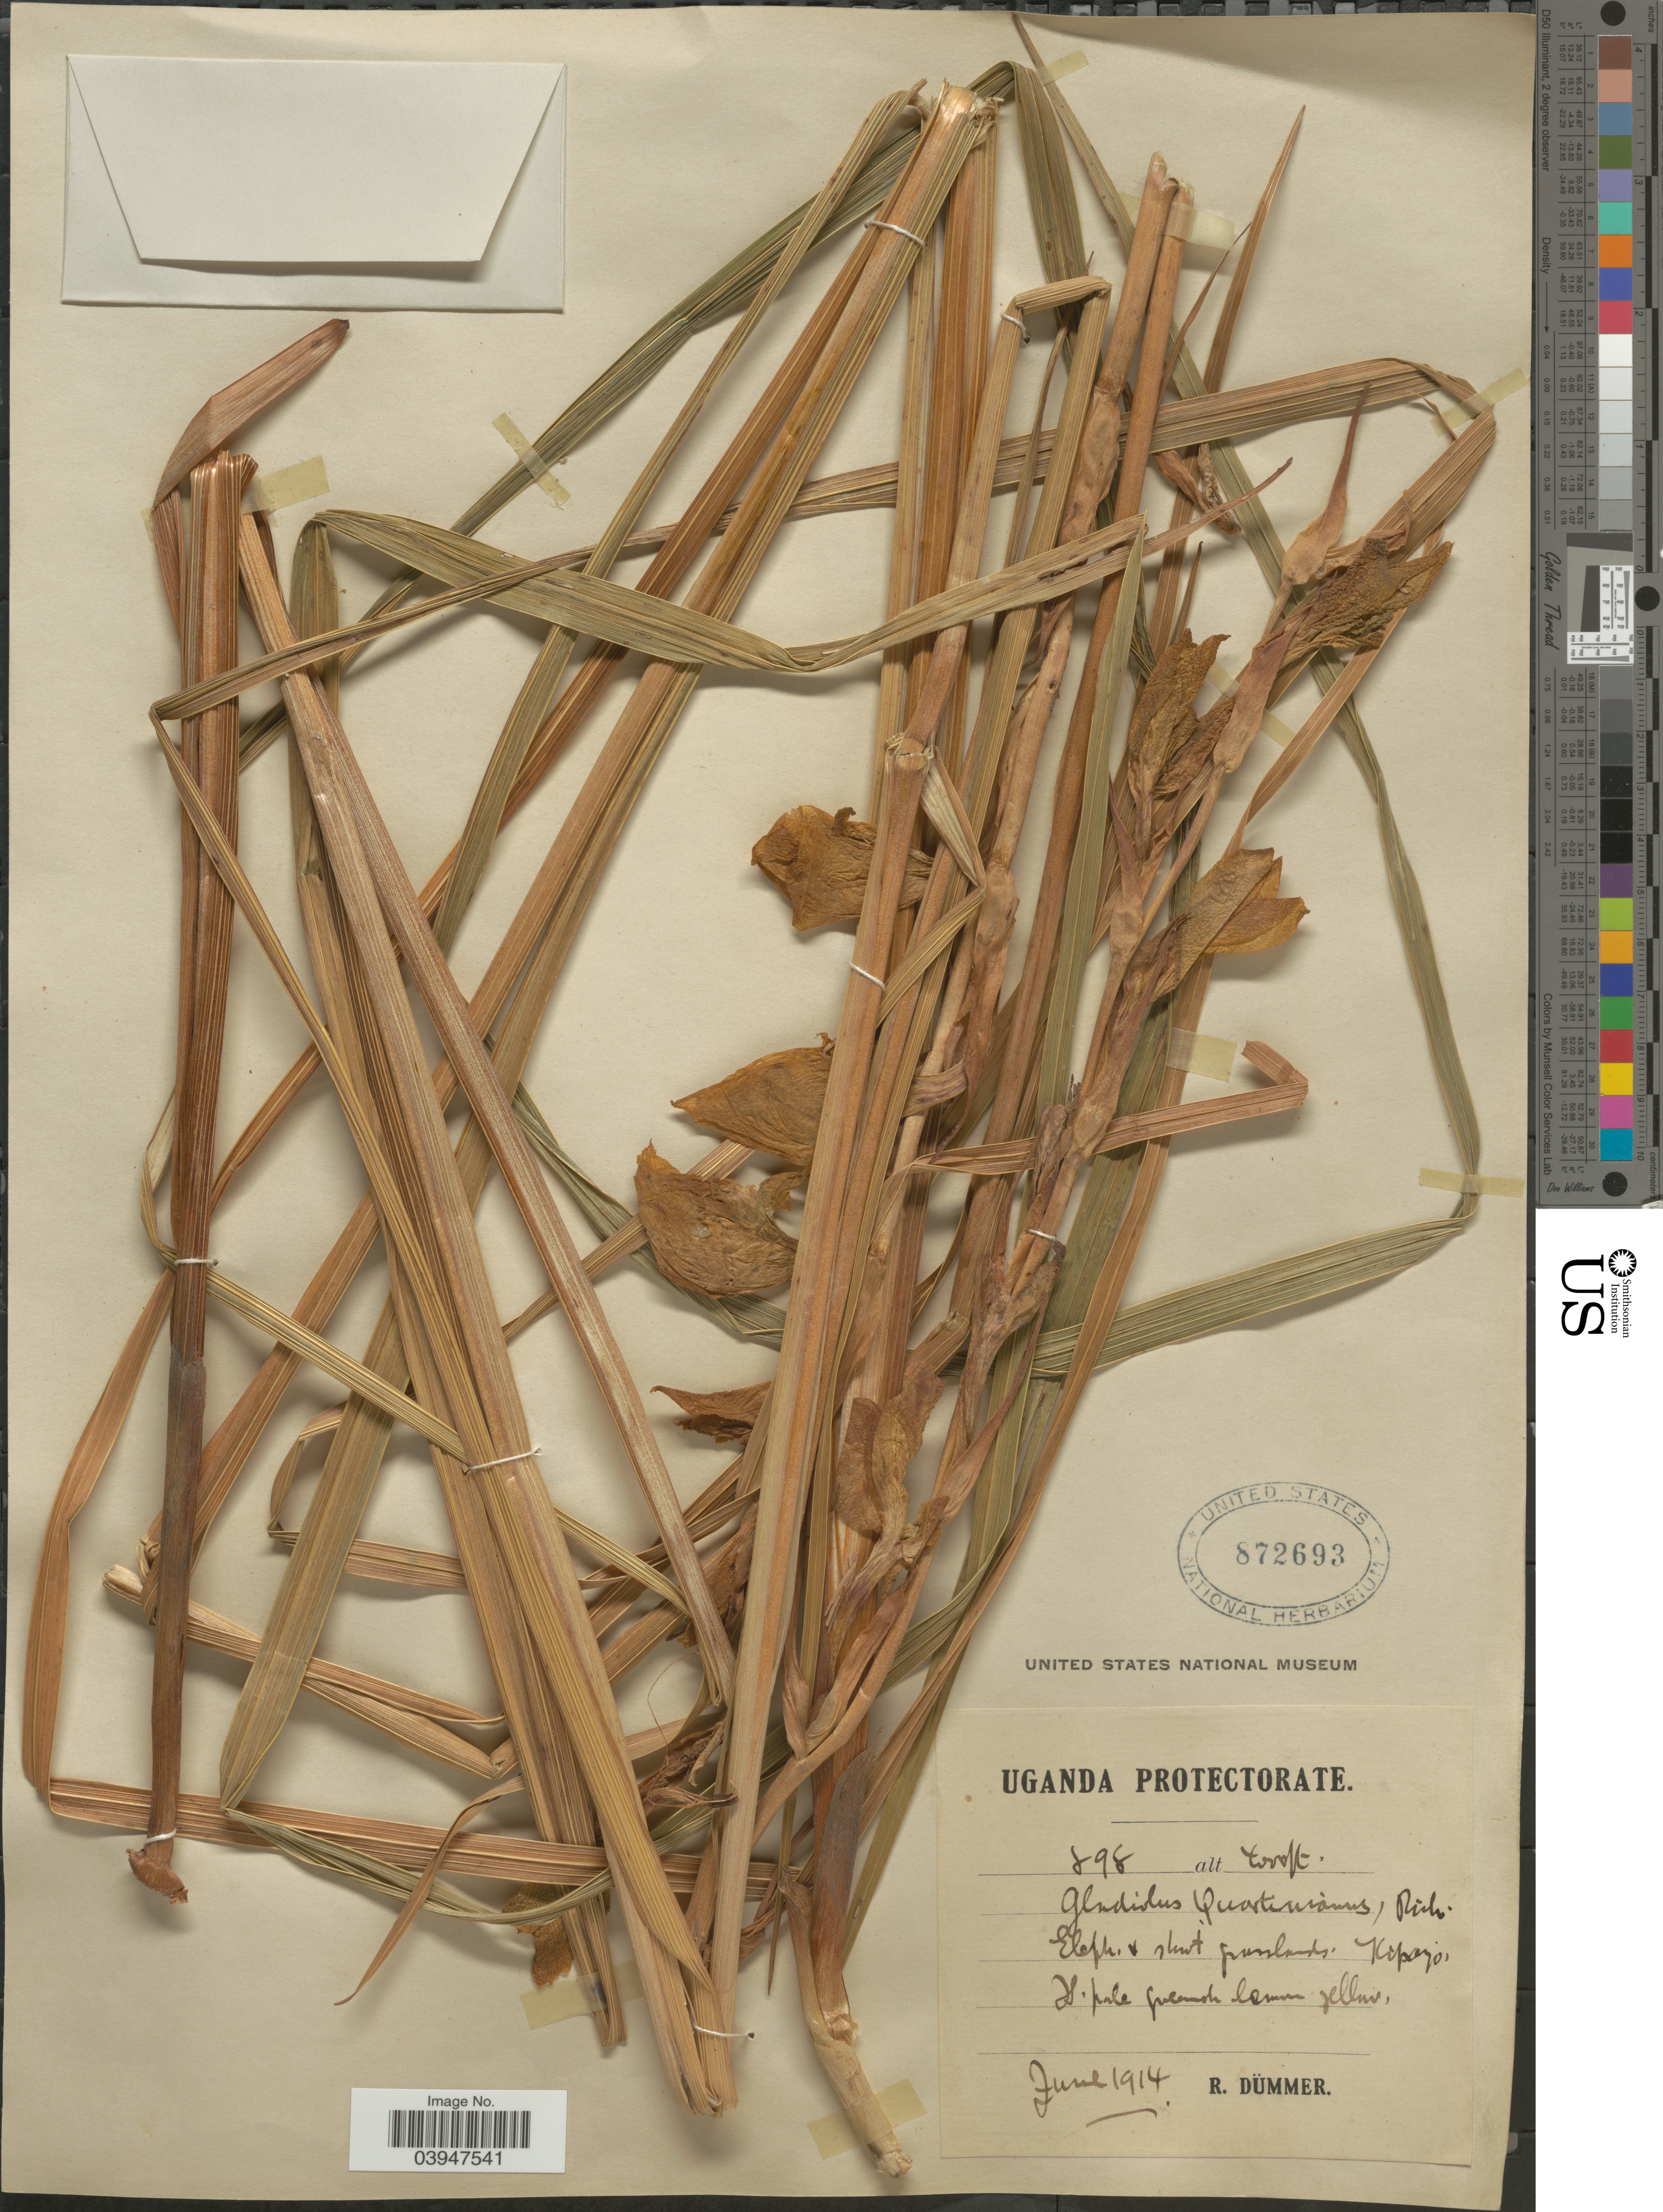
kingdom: Plantae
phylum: Tracheophyta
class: Liliopsida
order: Asparagales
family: Iridaceae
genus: Gladiolus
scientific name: Gladiolus quartinianus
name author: A. Rich.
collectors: R. A. Dümmer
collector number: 898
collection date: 1914-06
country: Uganda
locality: Uganda Protectorate. Kipayo.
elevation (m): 1219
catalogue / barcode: US 872693